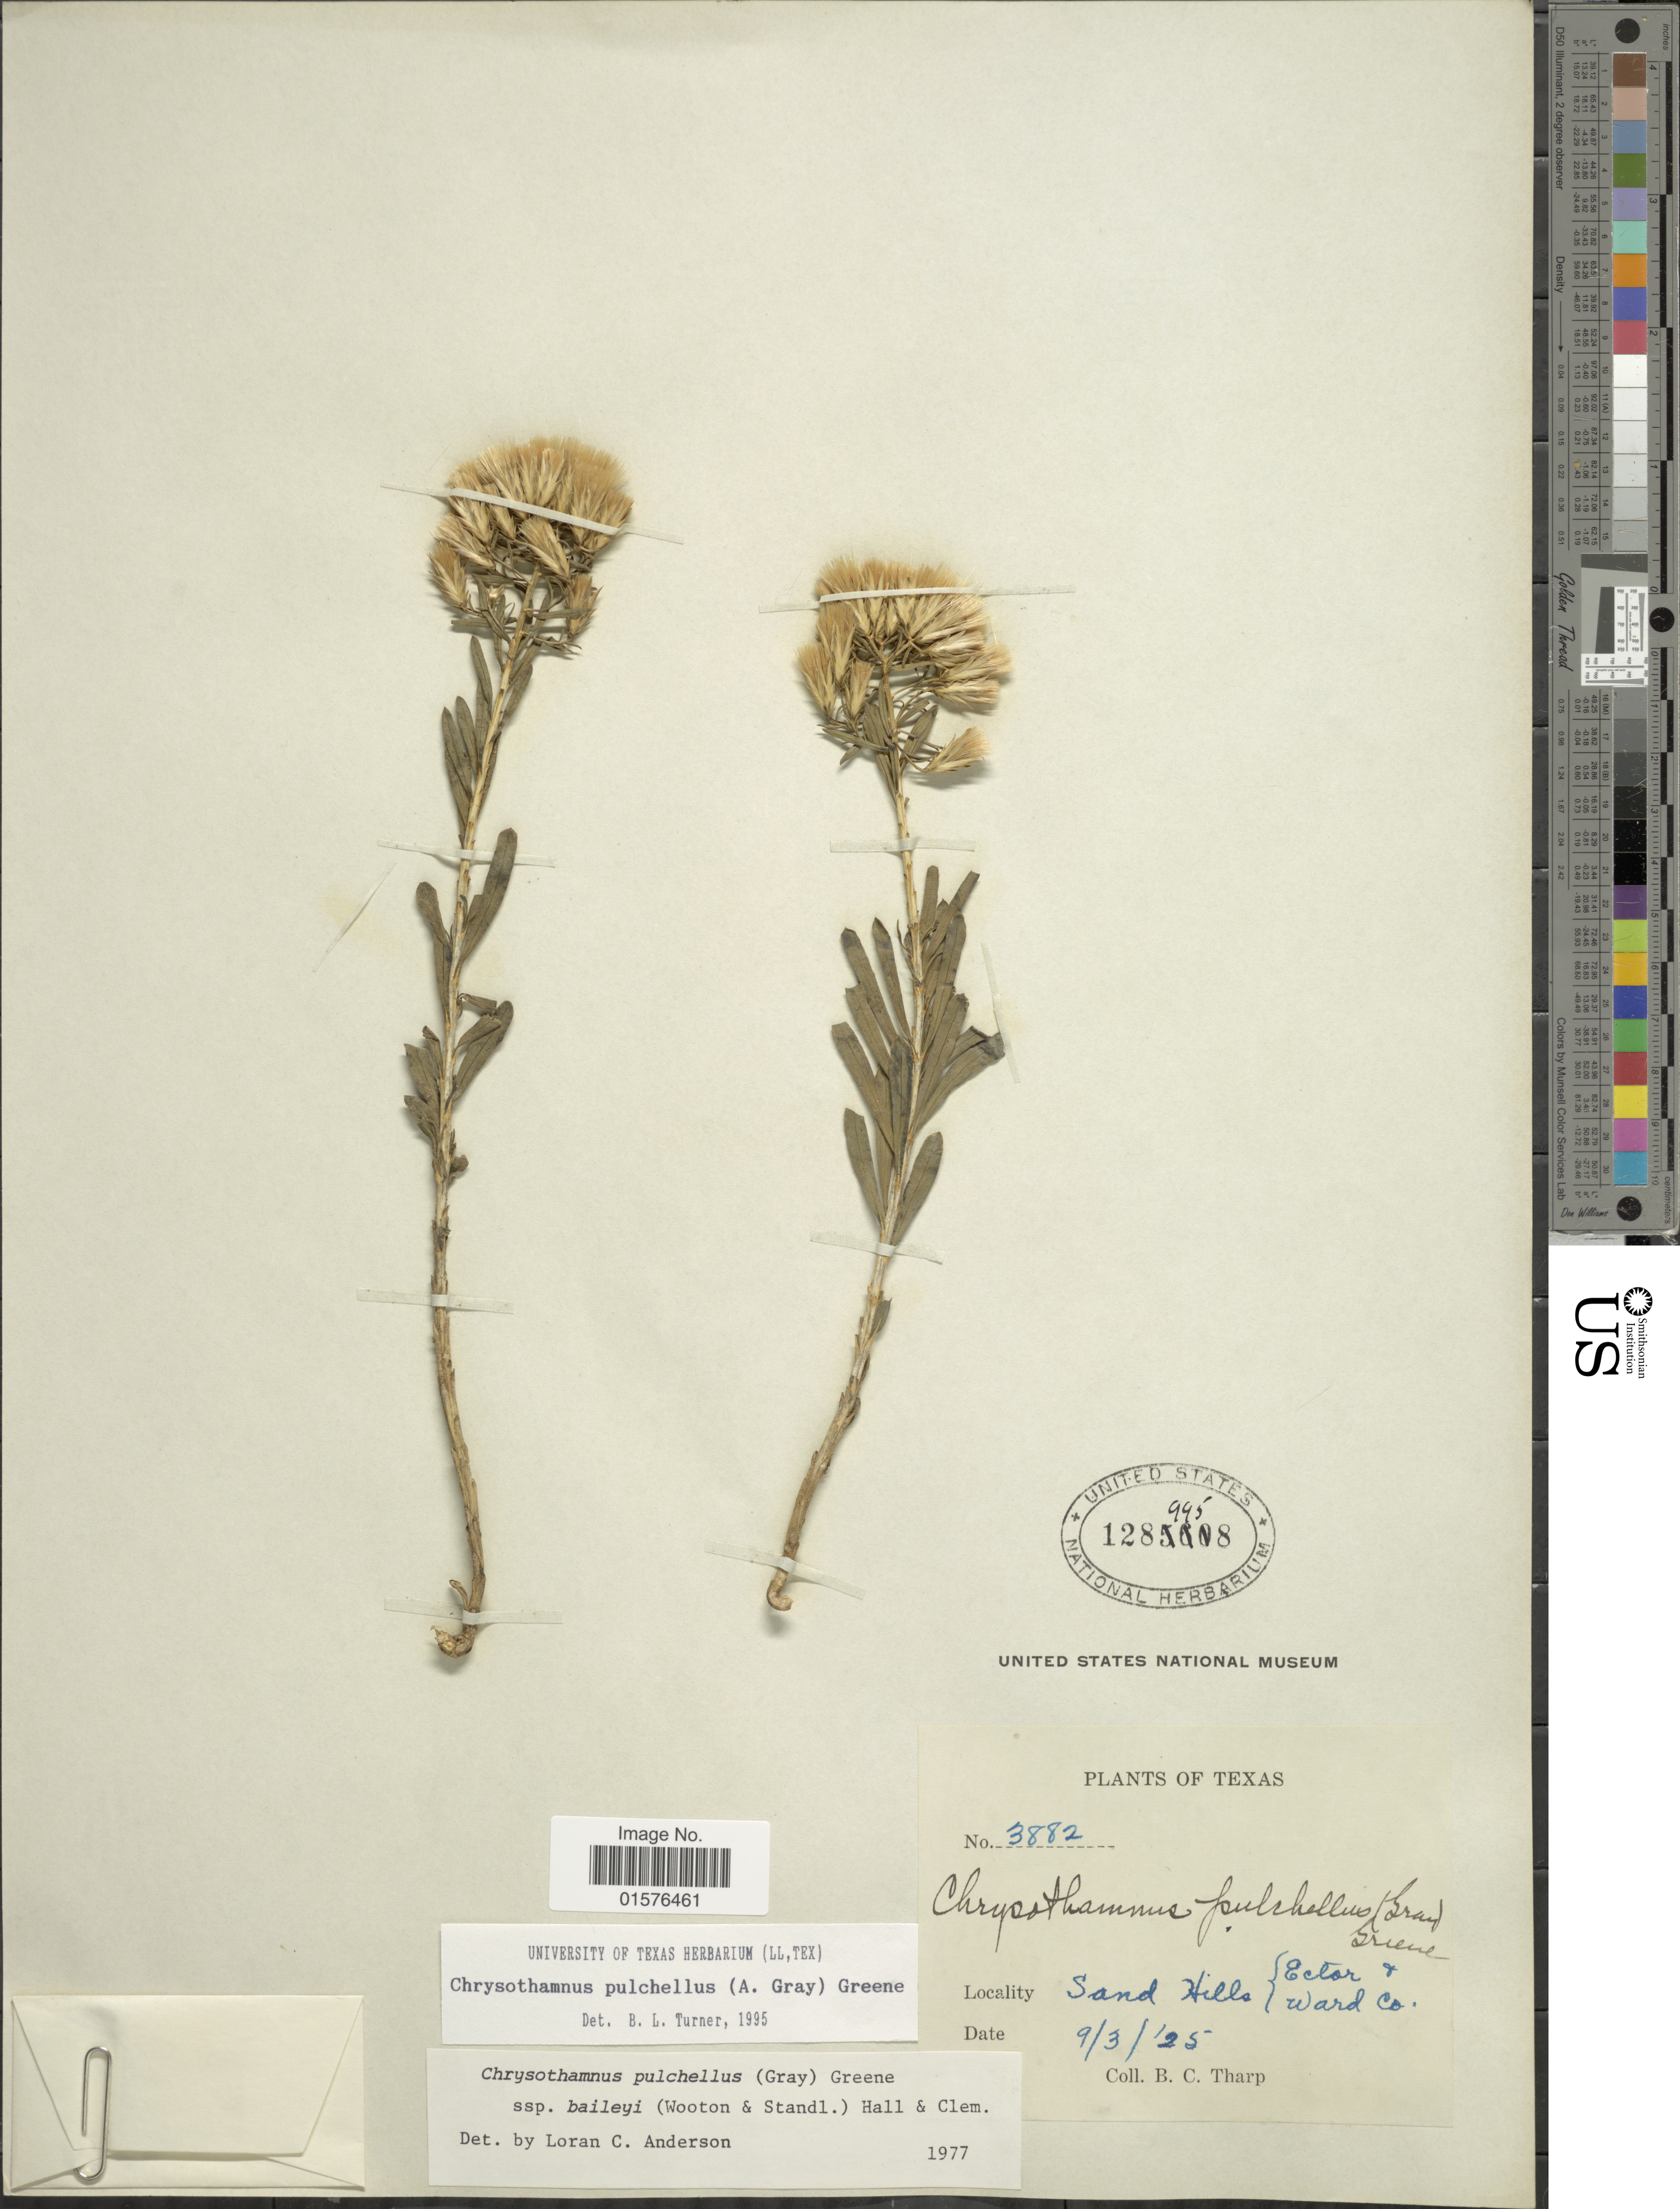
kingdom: Plantae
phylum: Tracheophyta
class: Magnoliopsida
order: Asterales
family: Asteraceae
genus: Lorandersonia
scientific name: Lorandersonia baileyi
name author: (Wooton & Standl.) et al.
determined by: Urbatsch, Lowell E., Curator (LSU), Louisiana State University (UNITED STATES)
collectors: B. C. Tharp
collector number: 3882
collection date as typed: Transcribed d/m/y: 3/9/25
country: United States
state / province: Texas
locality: San Hills: Ector & Ward Co.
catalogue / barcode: US 1289958